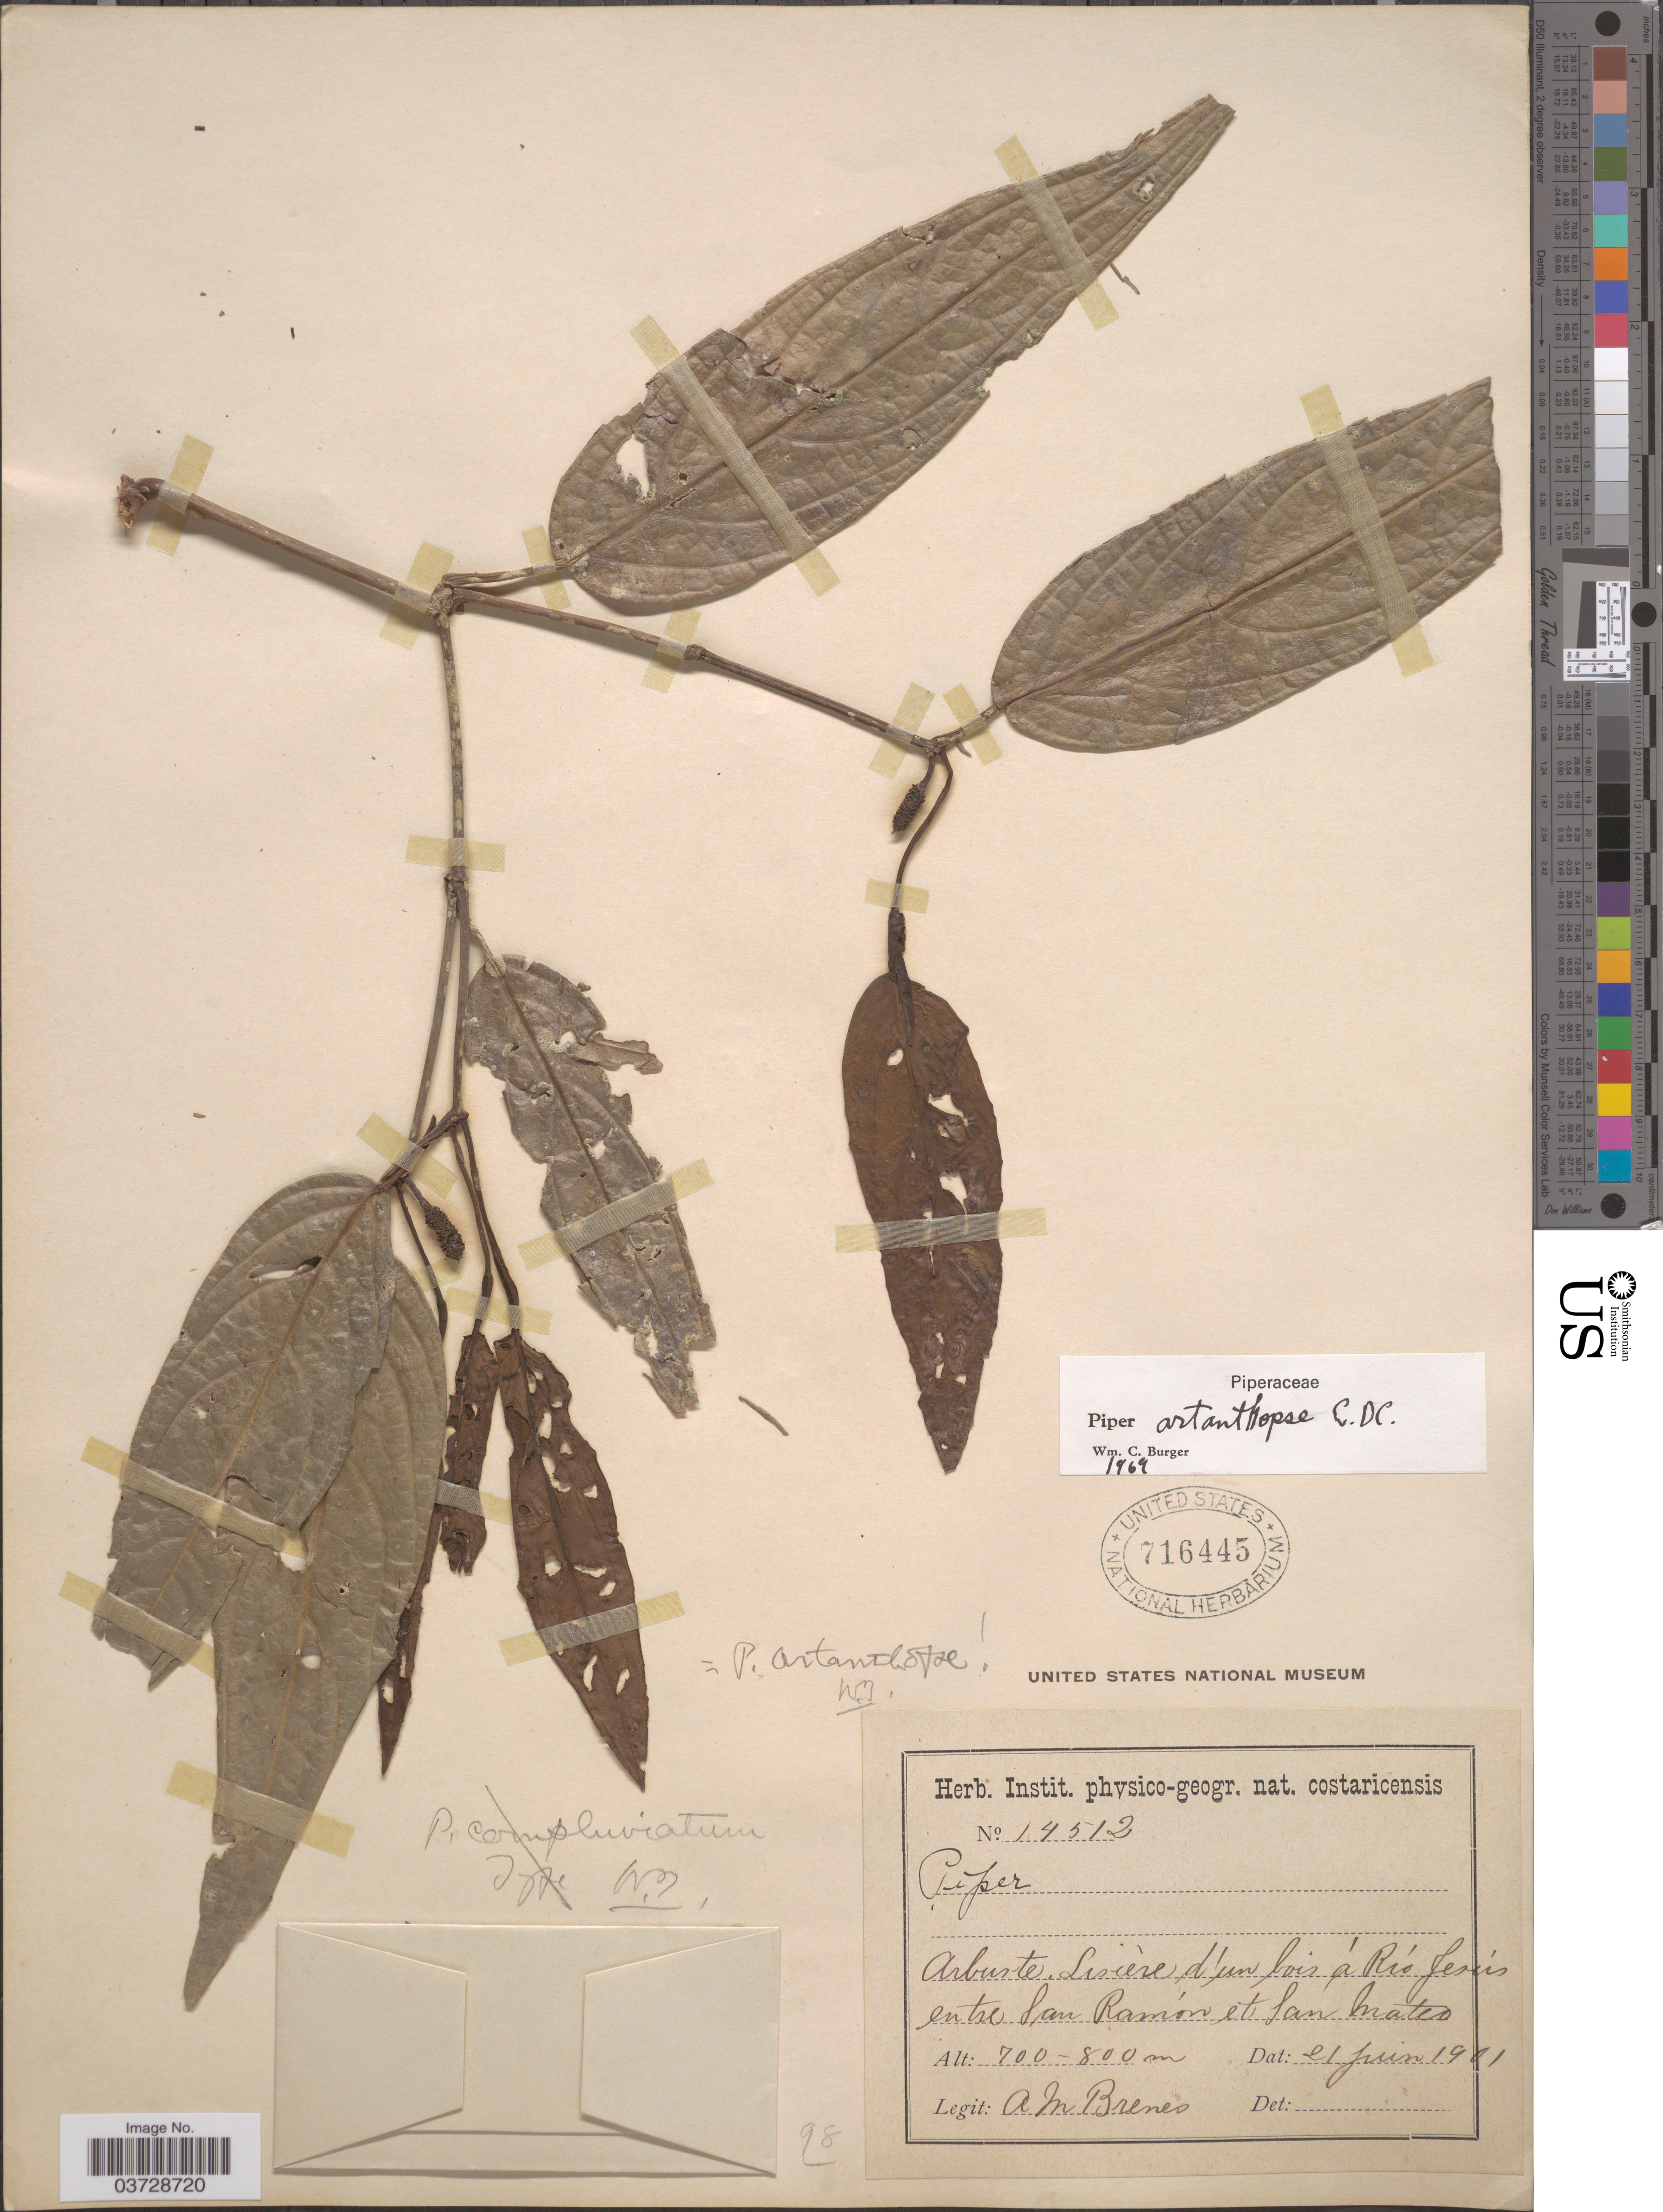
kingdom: Plantae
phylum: Tracheophyta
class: Magnoliopsida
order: Piperales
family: Piperaceae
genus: Piper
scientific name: Piper artanthopse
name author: C. DC.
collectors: A. Brenes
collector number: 14512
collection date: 1901-06-21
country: Costa Rica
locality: Bois á Río Jesús entre San Ramón et San Mateo.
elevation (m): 700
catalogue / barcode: US 716445